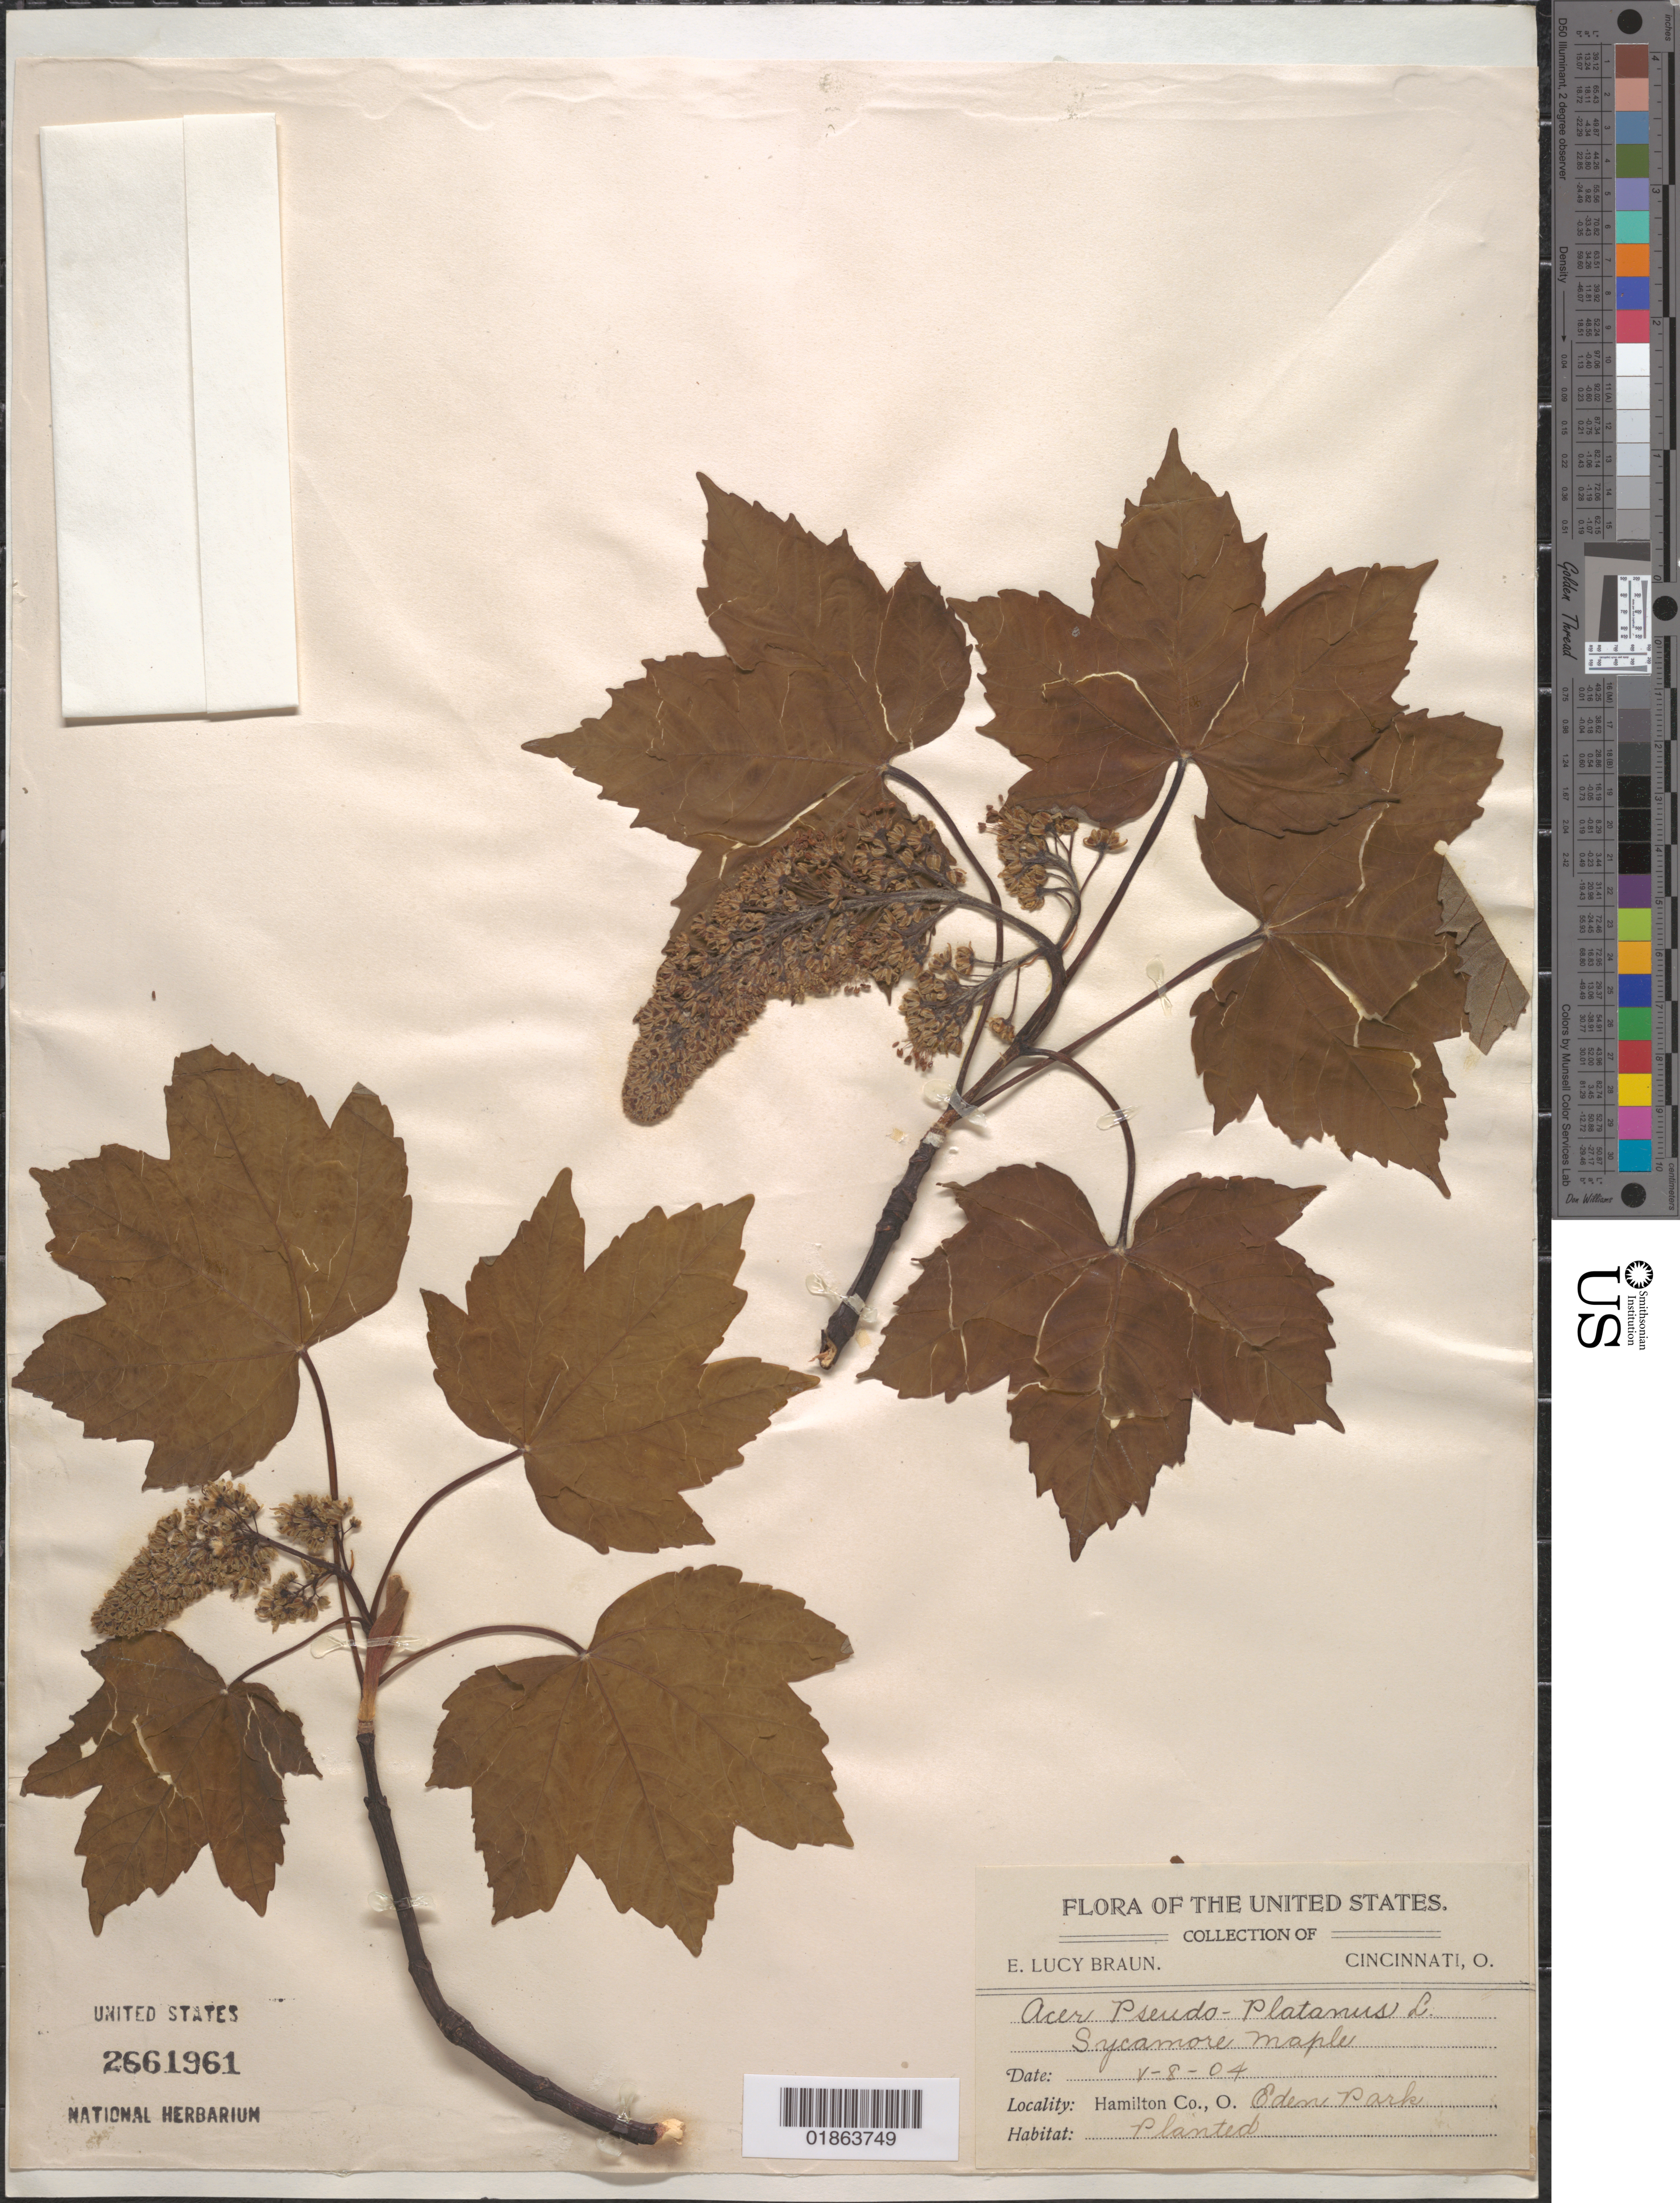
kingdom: Plantae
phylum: Tracheophyta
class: Magnoliopsida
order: Sapindales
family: Sapindaceae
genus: Acer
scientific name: Acer pseudoplatanus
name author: L.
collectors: E. L. Braun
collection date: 1904-05-08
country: United States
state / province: Ohio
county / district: Hamilton County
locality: Cincinnati, Eden Park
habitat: Cultivated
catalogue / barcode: US 2661961